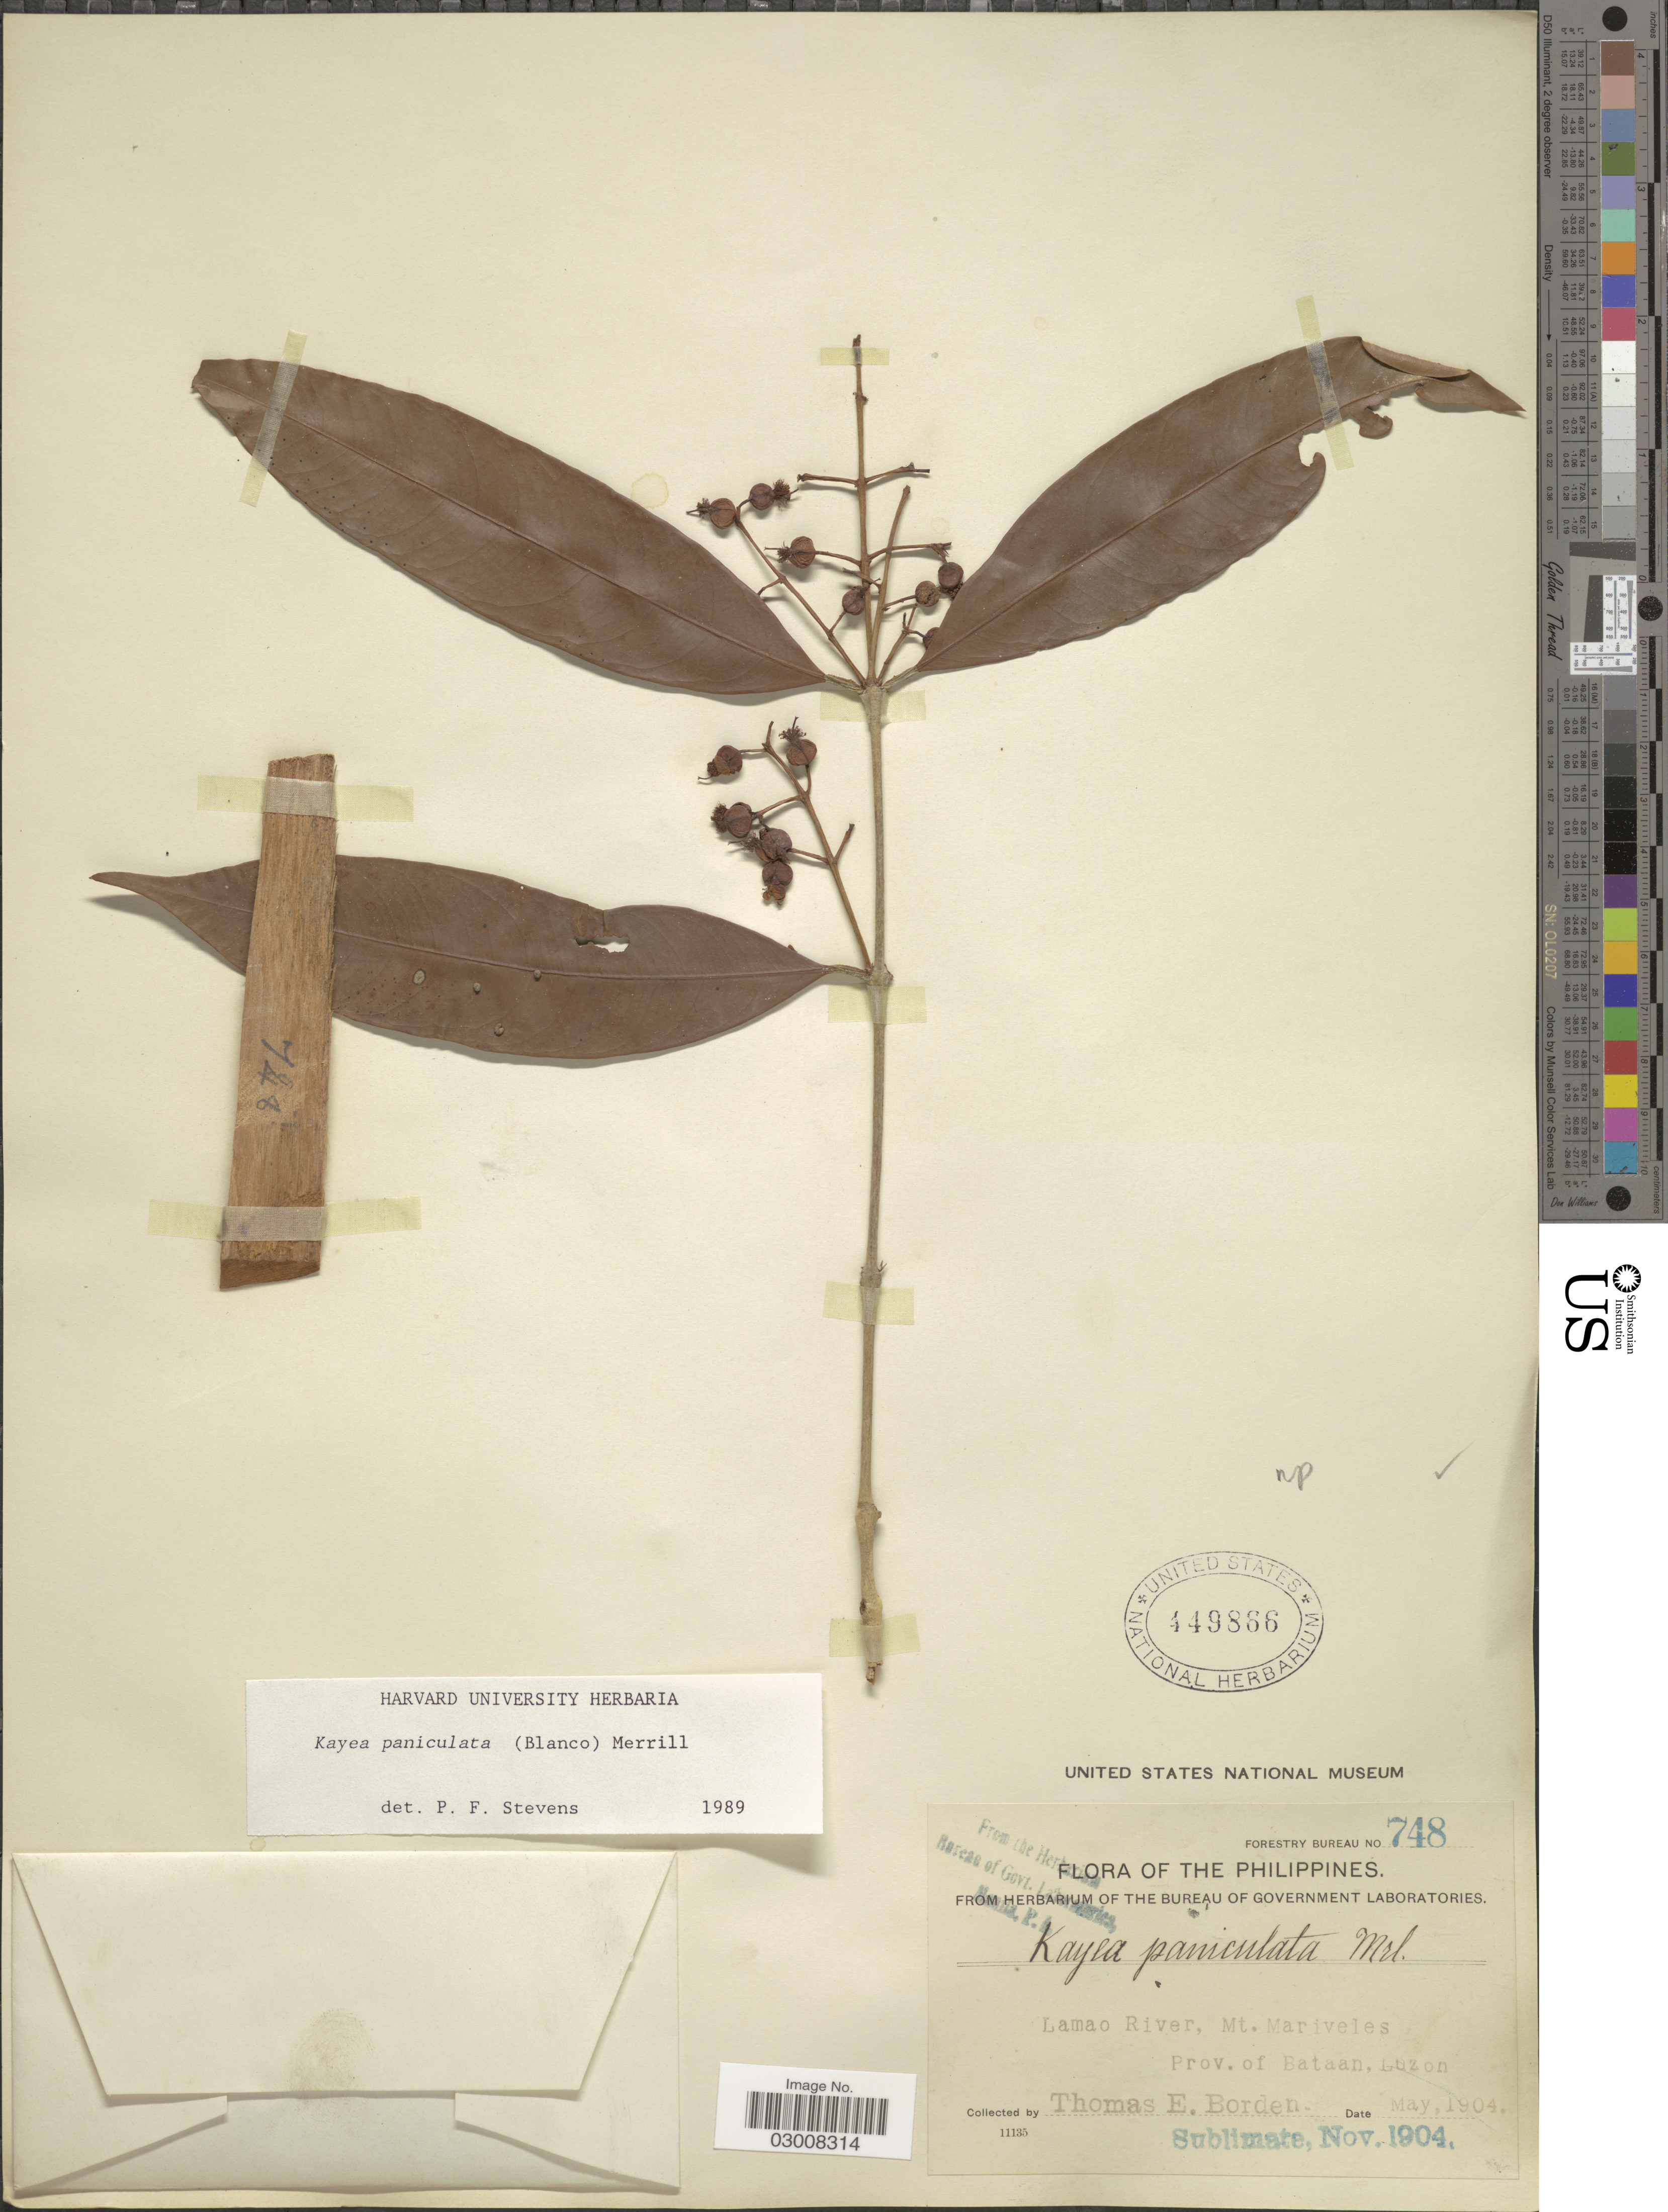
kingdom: Plantae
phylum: Tracheophyta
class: Magnoliopsida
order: Malpighiales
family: Calophyllaceae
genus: Kayea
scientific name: Kayea paniculata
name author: (Blanco) Merr.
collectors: T. E. Borden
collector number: Forestry Bureau 748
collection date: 1904-05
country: Philippines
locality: Lamao River, Mt. Mariveles, Prov. Bataan, Luzon.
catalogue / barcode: US 449866